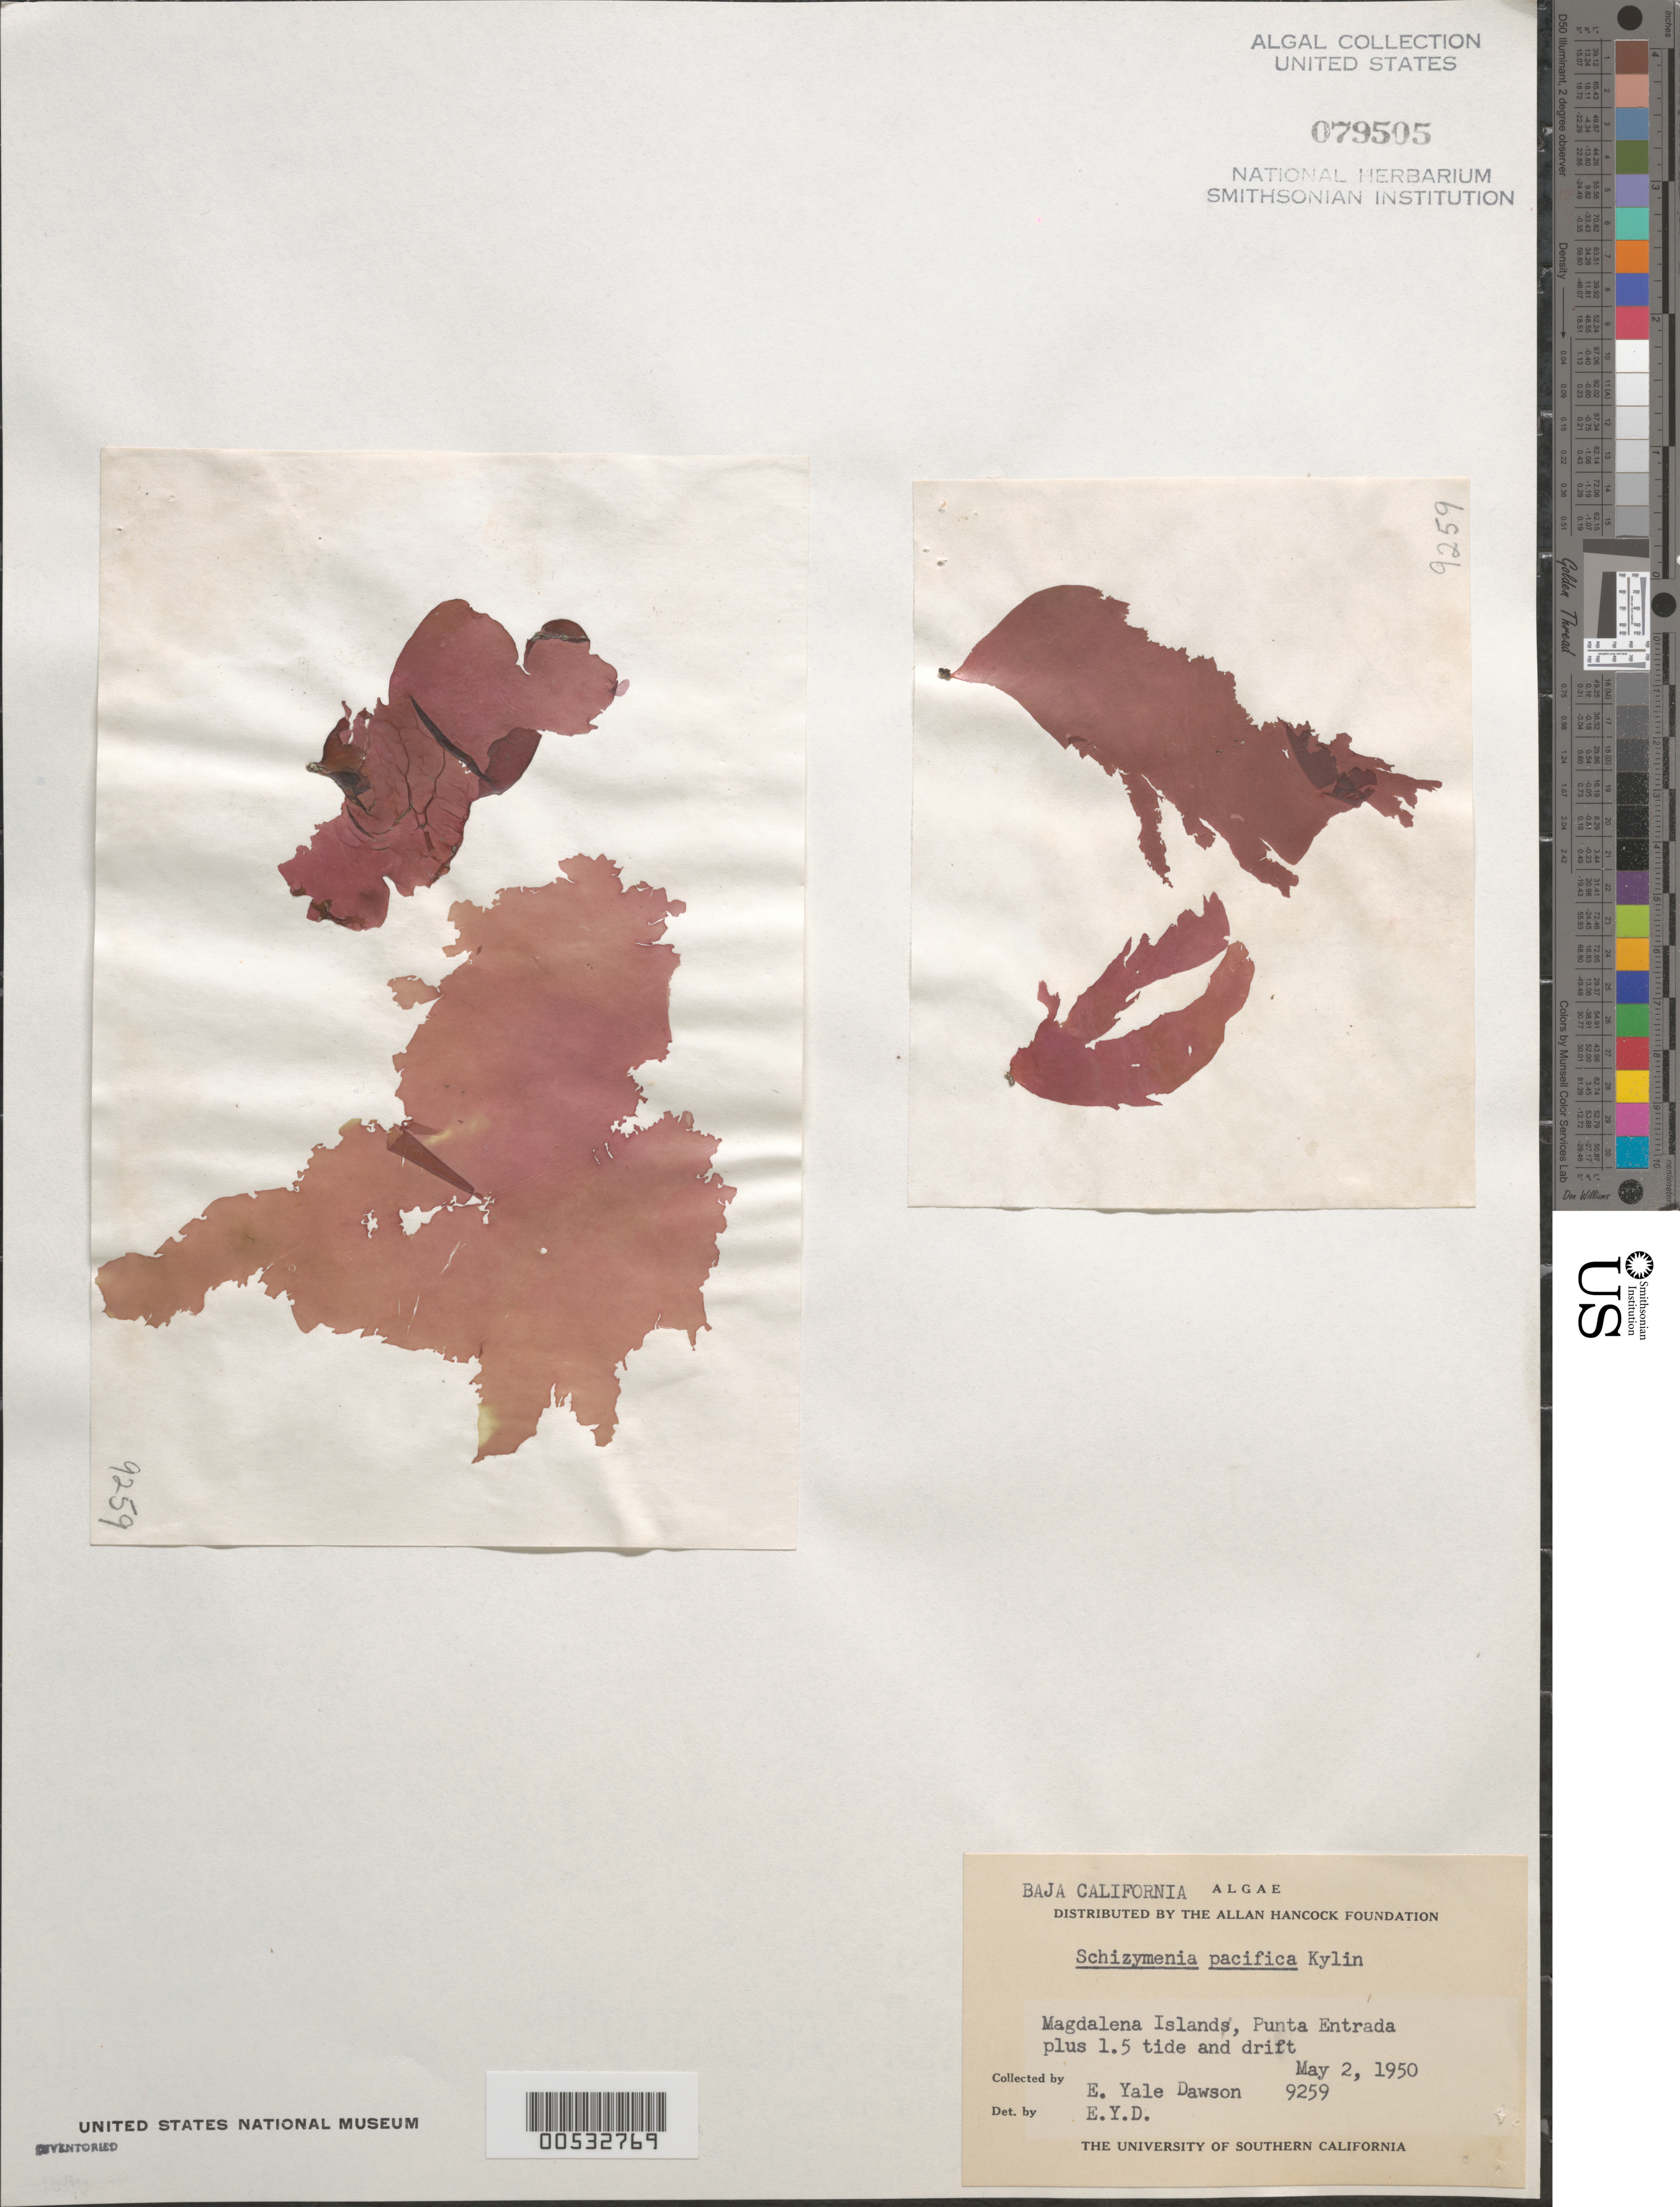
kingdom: Plantae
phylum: Rhodophyta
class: Florideophyceae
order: Nemastomatales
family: Schizymeniaceae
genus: Schizymenia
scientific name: Schizymenia pacifica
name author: (Kylin) Kylin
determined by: Dawson, E. Y.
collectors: E. Y. Dawson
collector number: EYD 9259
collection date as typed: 02 May 1950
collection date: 1950-05-02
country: Mexico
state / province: Baja California Sur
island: Isla Magdalena,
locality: Punta Entrada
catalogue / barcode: US 79505